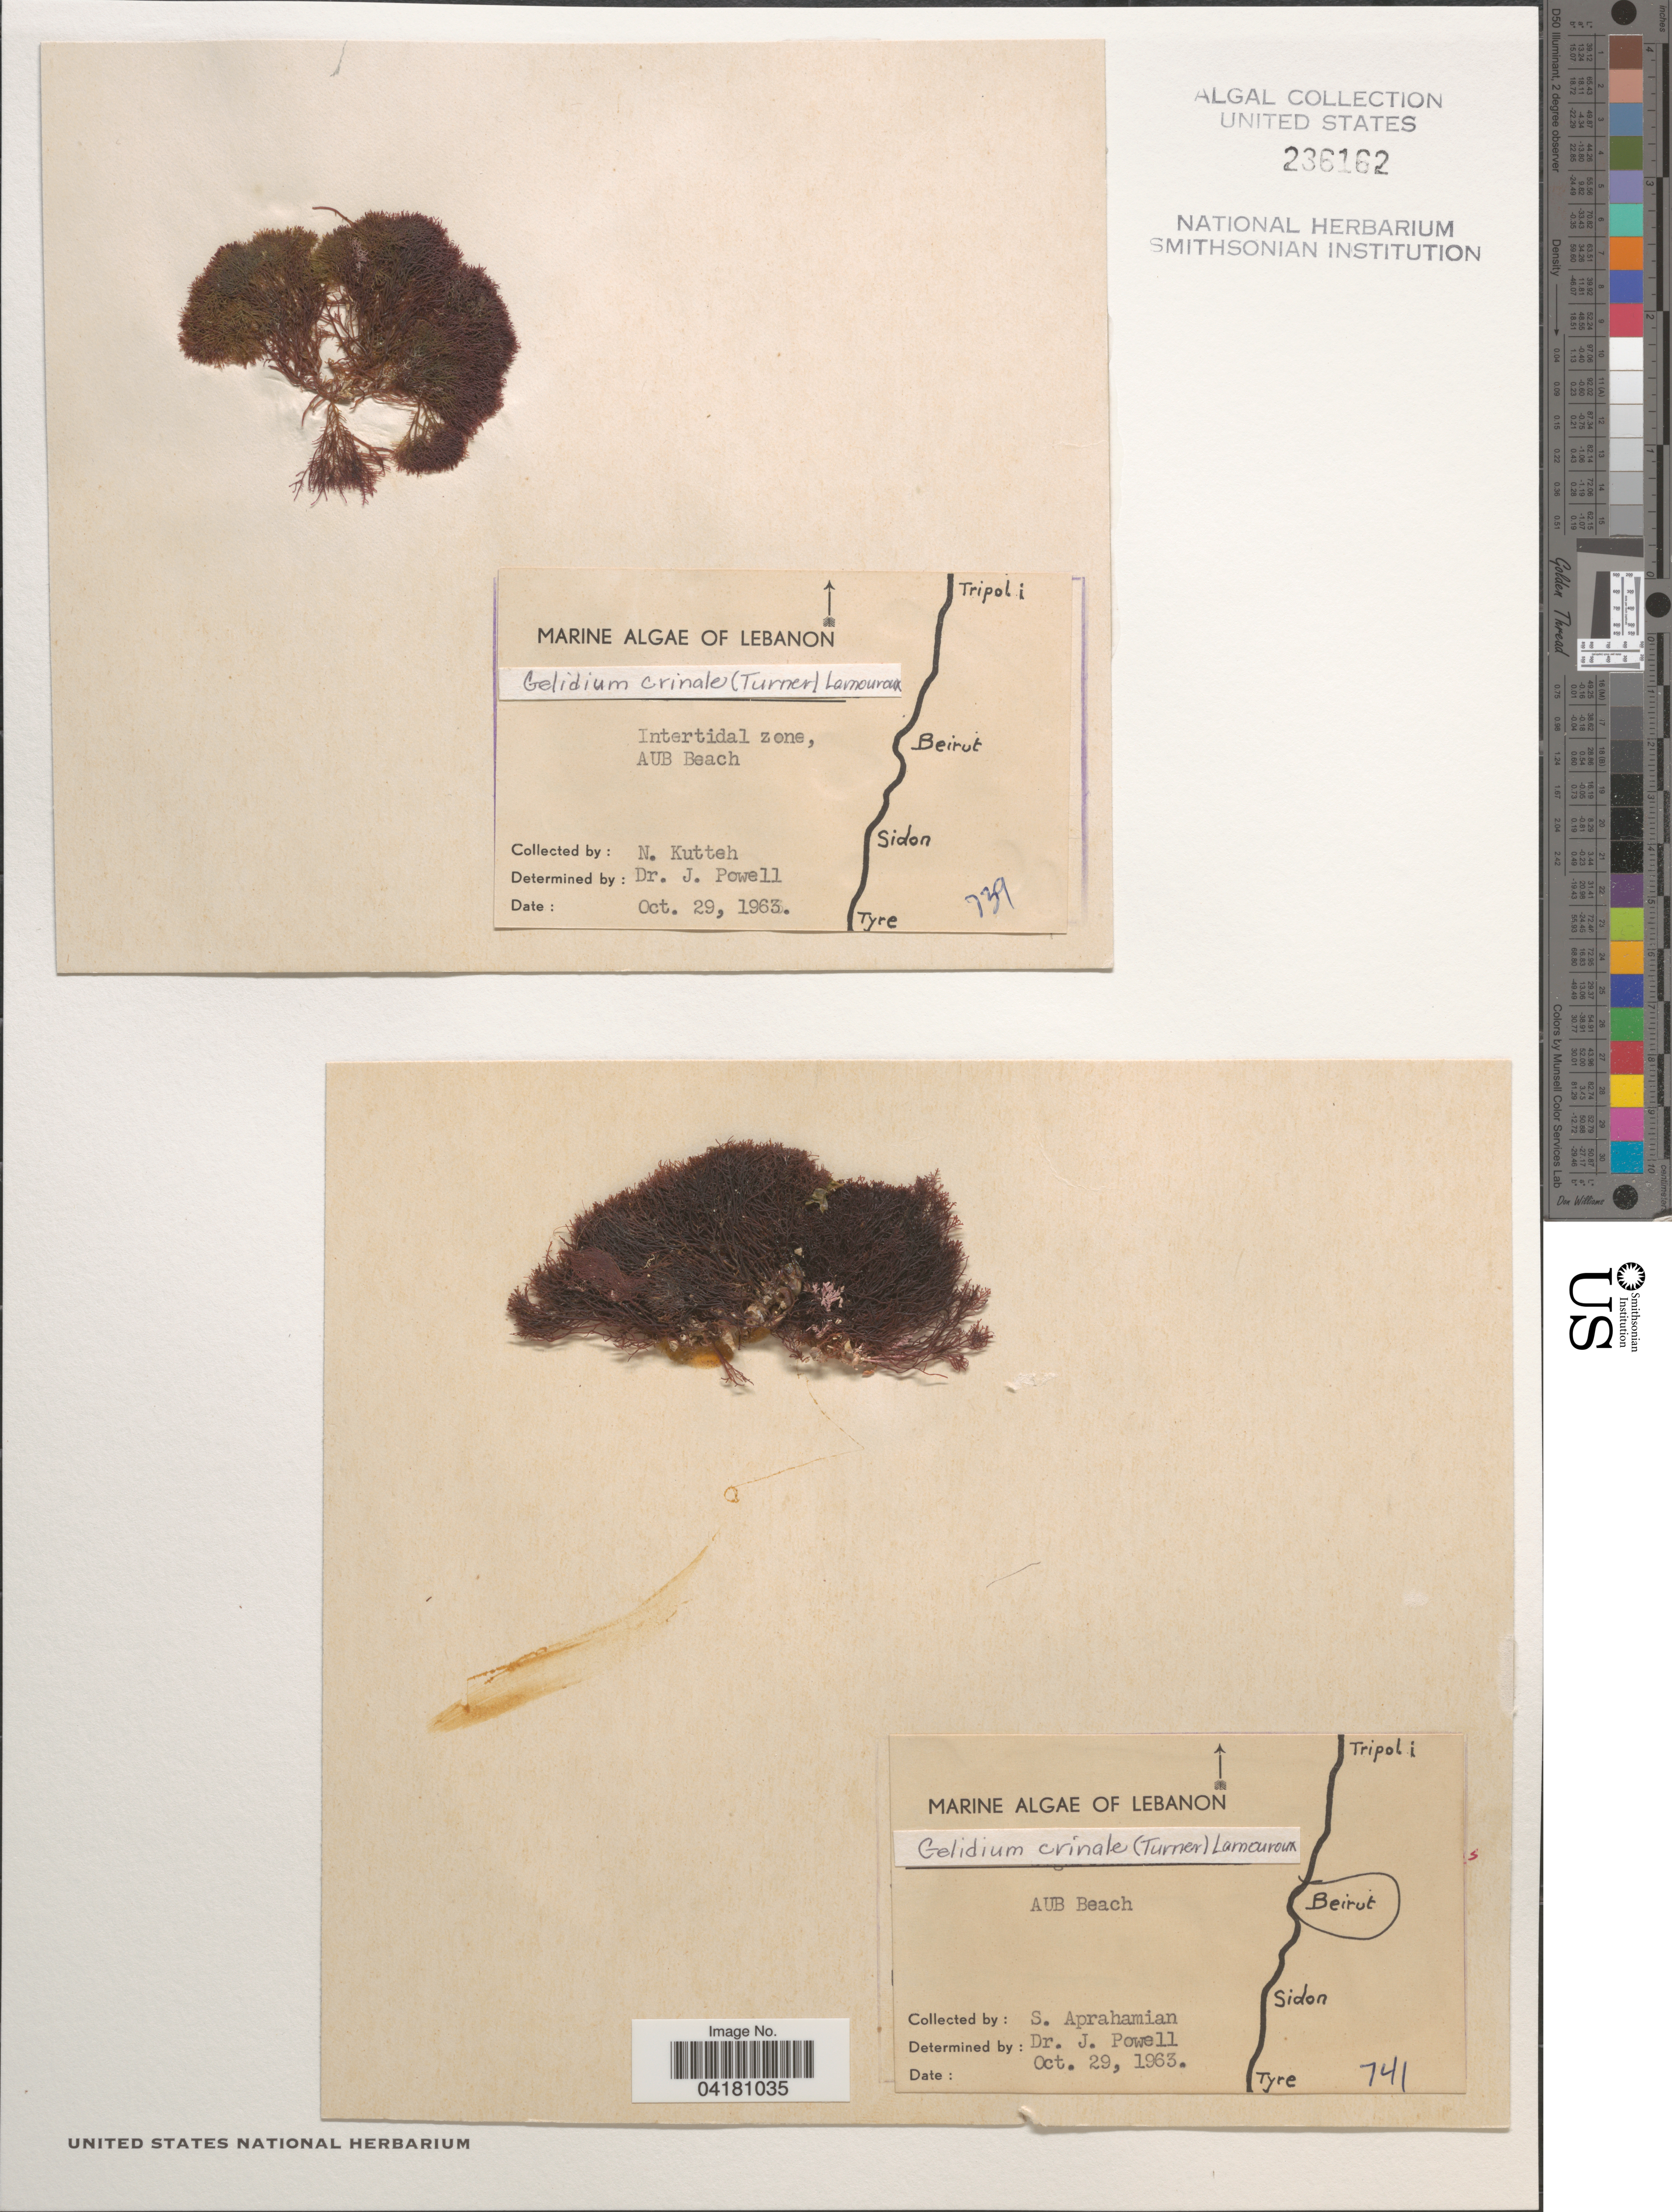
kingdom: Plantae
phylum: Rhodophyta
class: Florideophyceae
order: Gelidiales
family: Gelidiaceae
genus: Gelidium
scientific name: Gelidium crinale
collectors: N. Kutteh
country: Lebanon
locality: Intertidal zone, AUB Beach.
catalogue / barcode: US 236162